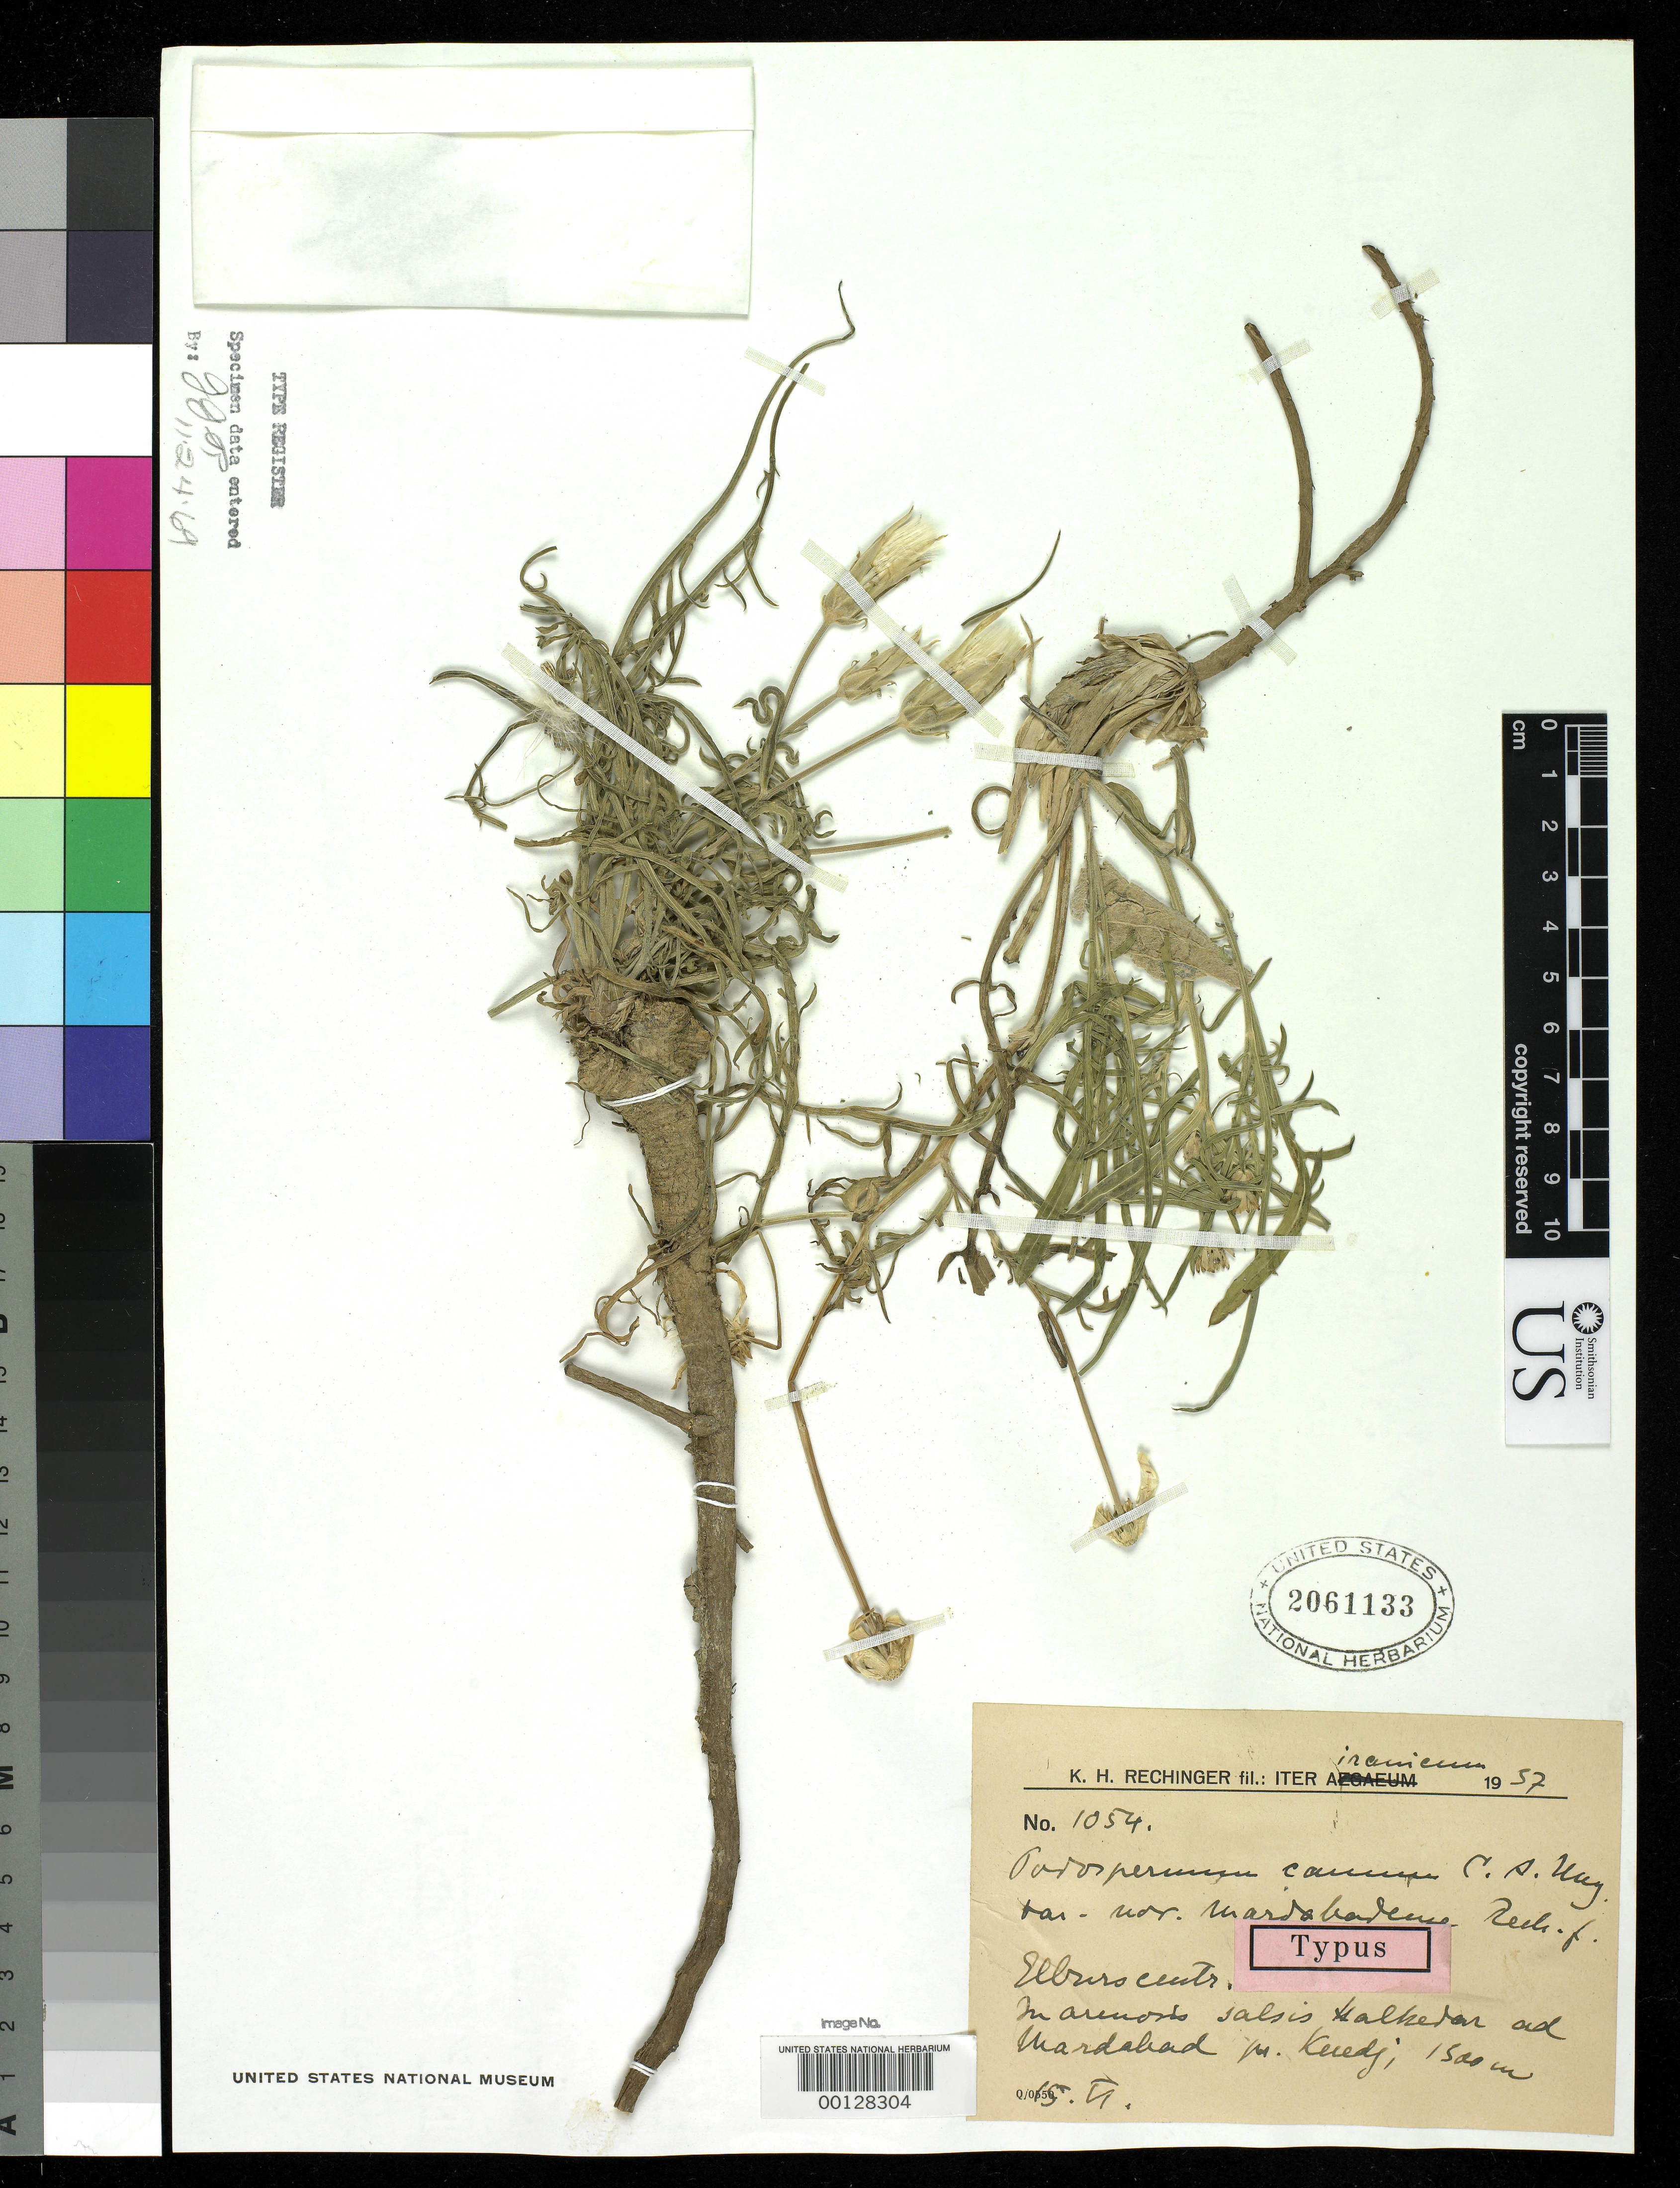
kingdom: Plantae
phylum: Tracheophyta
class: Magnoliopsida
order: Asterales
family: Asteraceae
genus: Podospermum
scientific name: Podospermum canum var. murdabense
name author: Rech. f.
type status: Type Collection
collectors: K. H. Rechinger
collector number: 1054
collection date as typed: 15 Jan 1937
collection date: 1937-01-15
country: Iran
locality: Murdabad.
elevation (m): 1300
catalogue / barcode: US 2061133